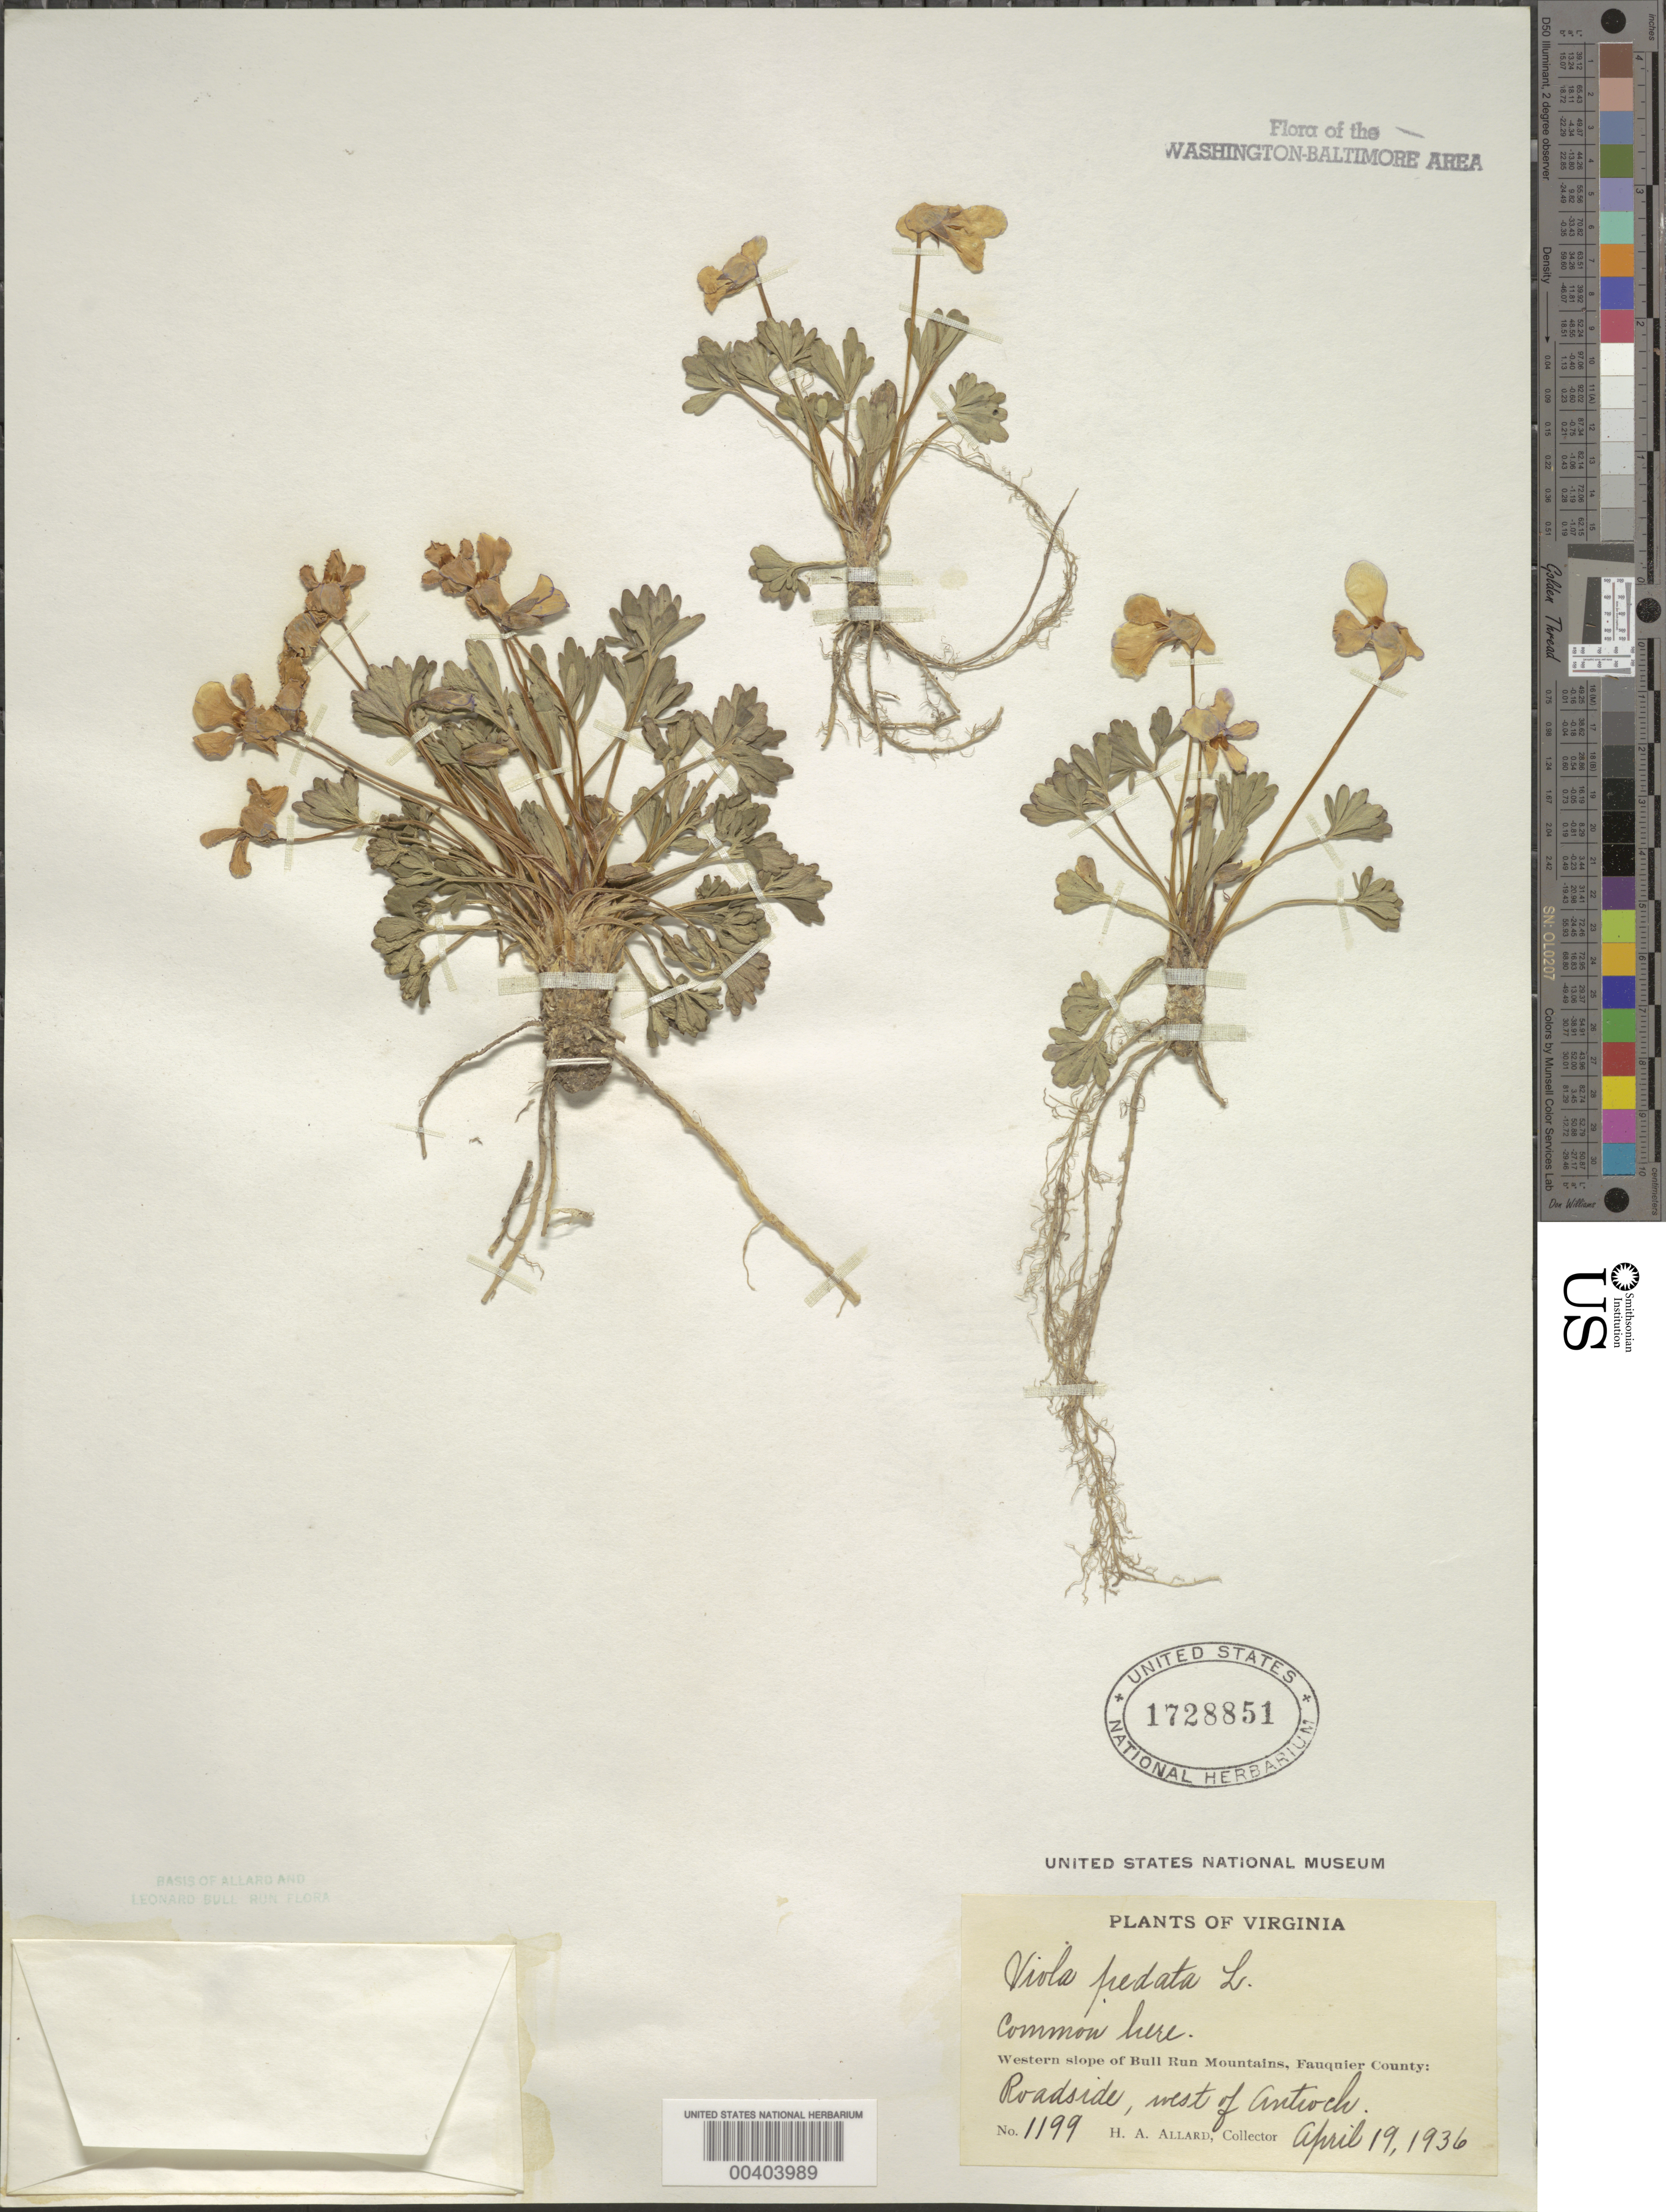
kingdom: Plantae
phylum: Tracheophyta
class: Magnoliopsida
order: Malpighiales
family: Violaceae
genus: Viola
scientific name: Viola pedata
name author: L.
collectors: H. A. Allard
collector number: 1199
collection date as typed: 19 Apr 1936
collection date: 1936-04-19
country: United States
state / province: Virginia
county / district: Fauquier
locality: West of Antioch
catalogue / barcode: US 1728851